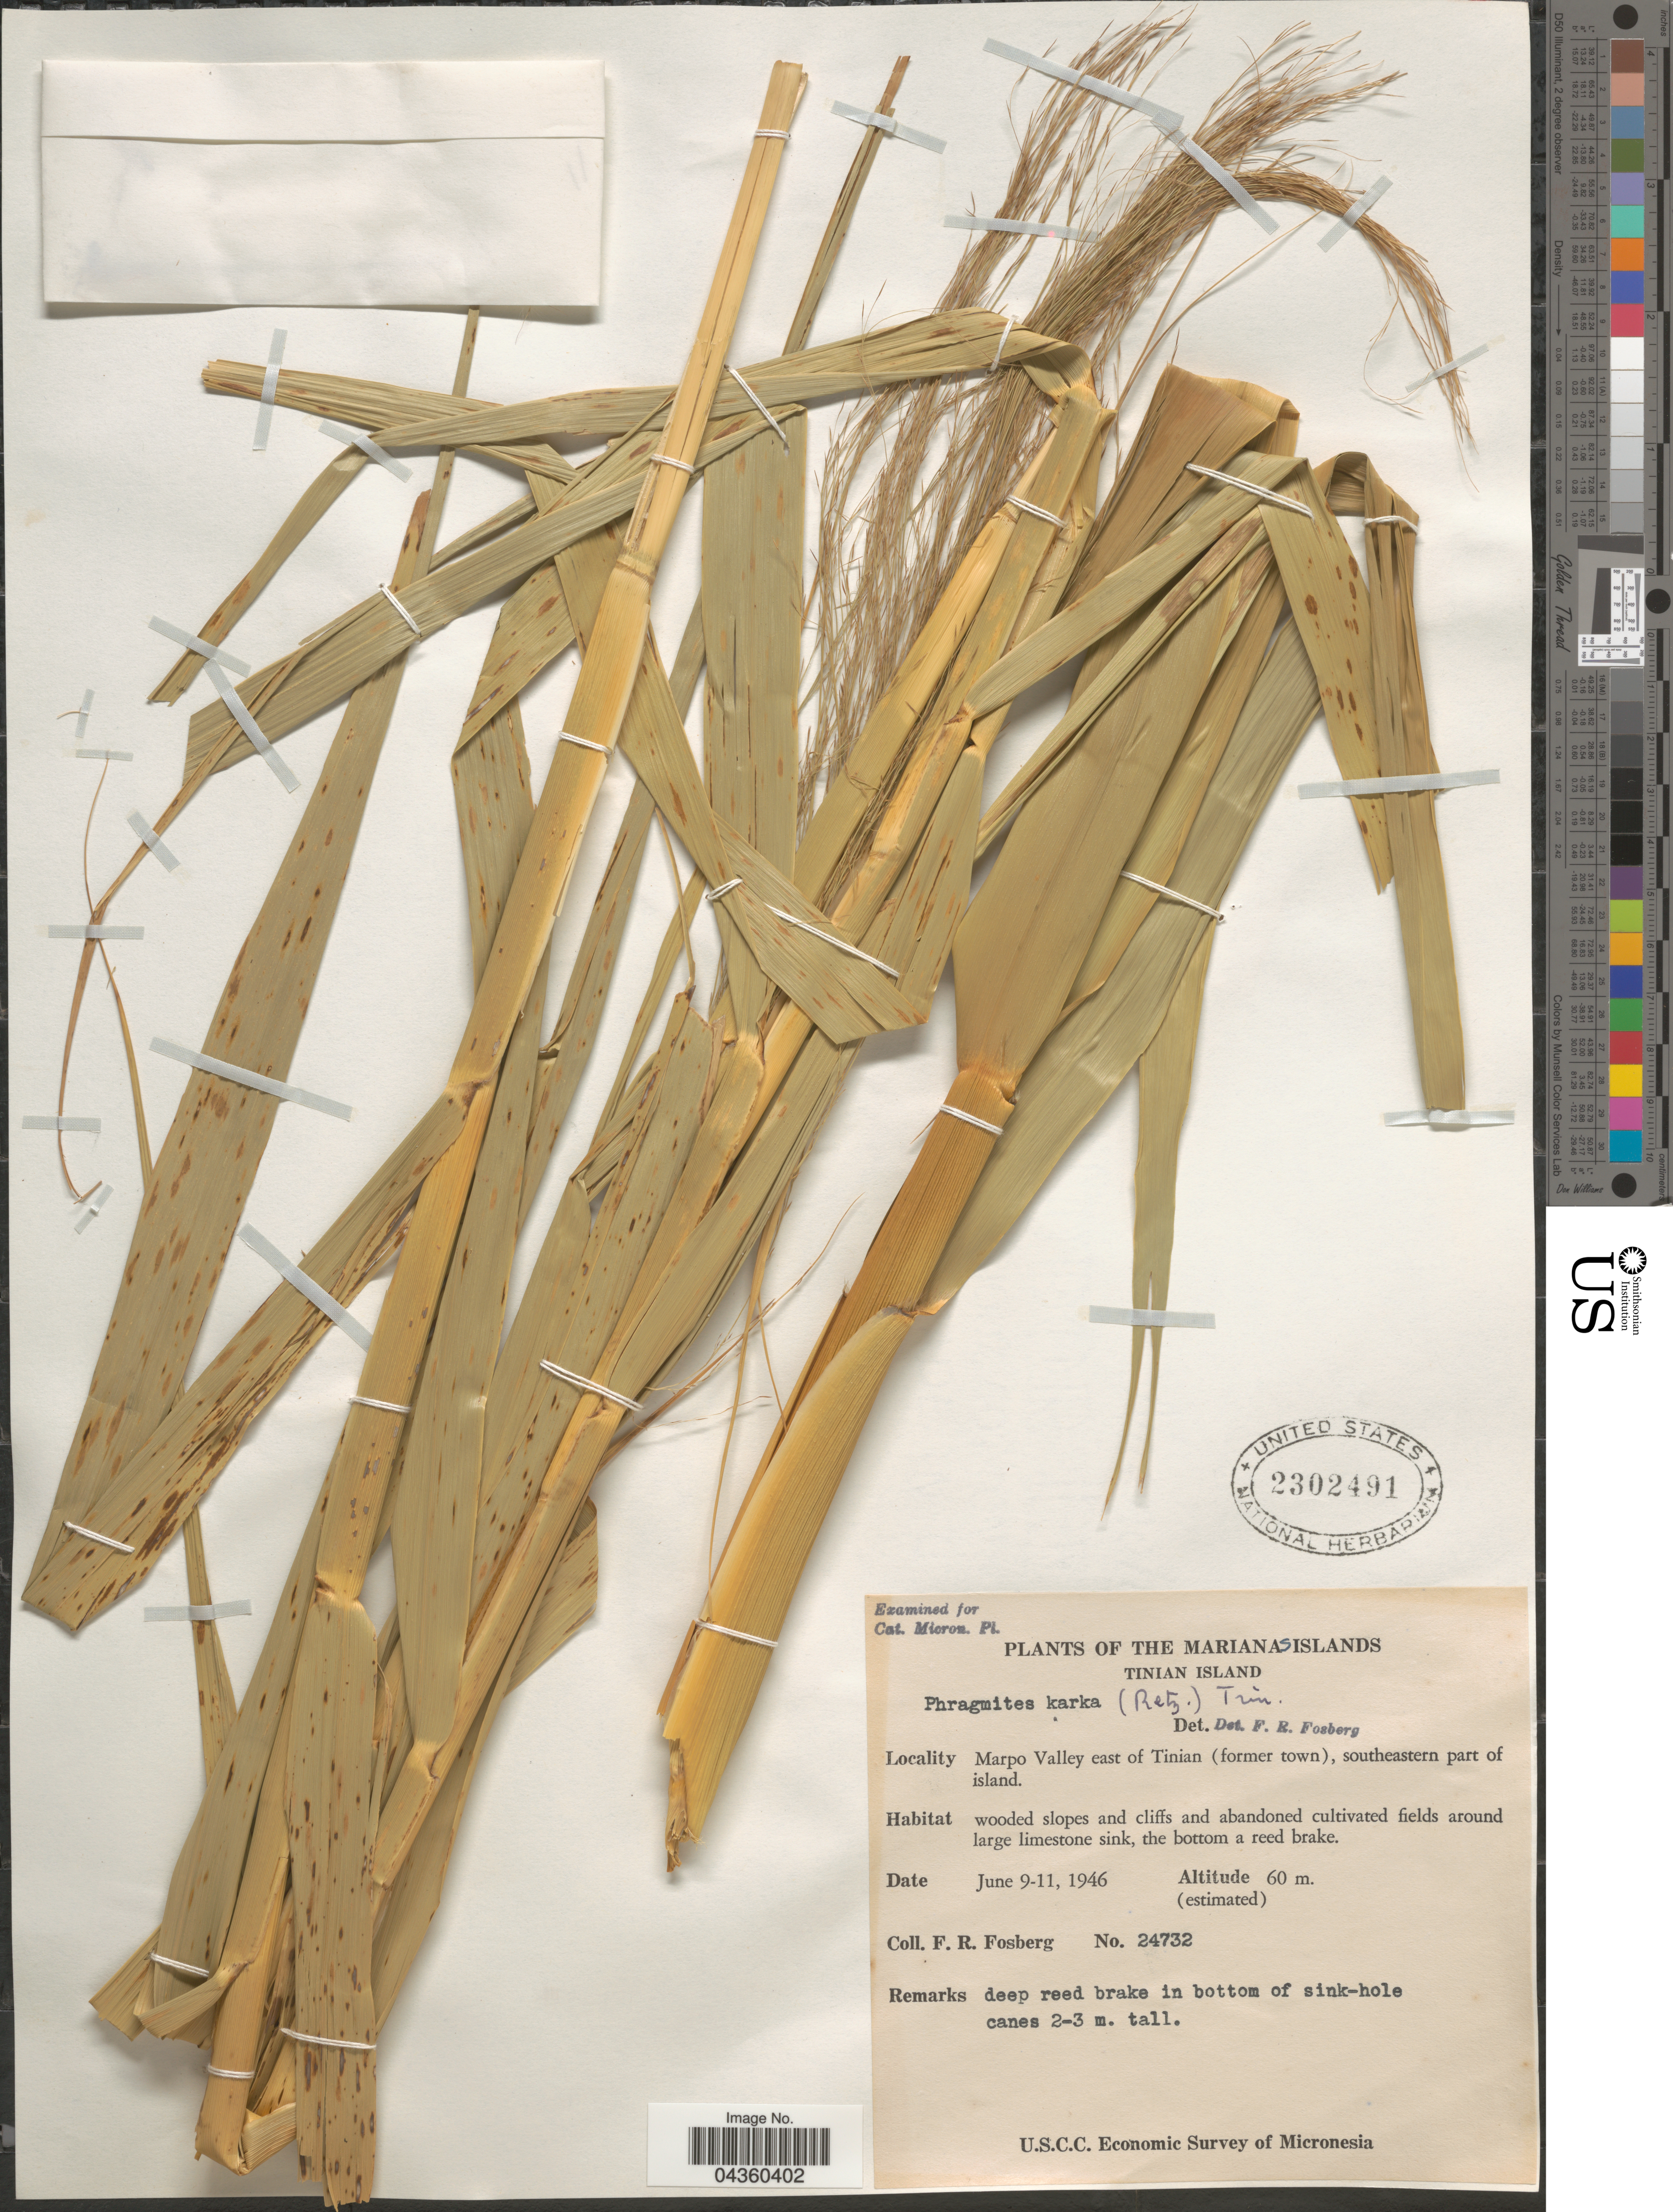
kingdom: Plantae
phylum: Tracheophyta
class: Liliopsida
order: Poales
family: Poaceae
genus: Phragmites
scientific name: Phragmites karka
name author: (Retz.) Trin. ex Steud.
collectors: F. R. Fosberg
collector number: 24732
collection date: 1946-06-09/1946-06-11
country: Northern Mariana Islands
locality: The Marianas Islands. Tinian Island. Marpo Valley east of Tinian (former town), southeastern part of island. U.S.C.C. Economic Survey of Micronesia.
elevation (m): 60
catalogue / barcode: US 2302491